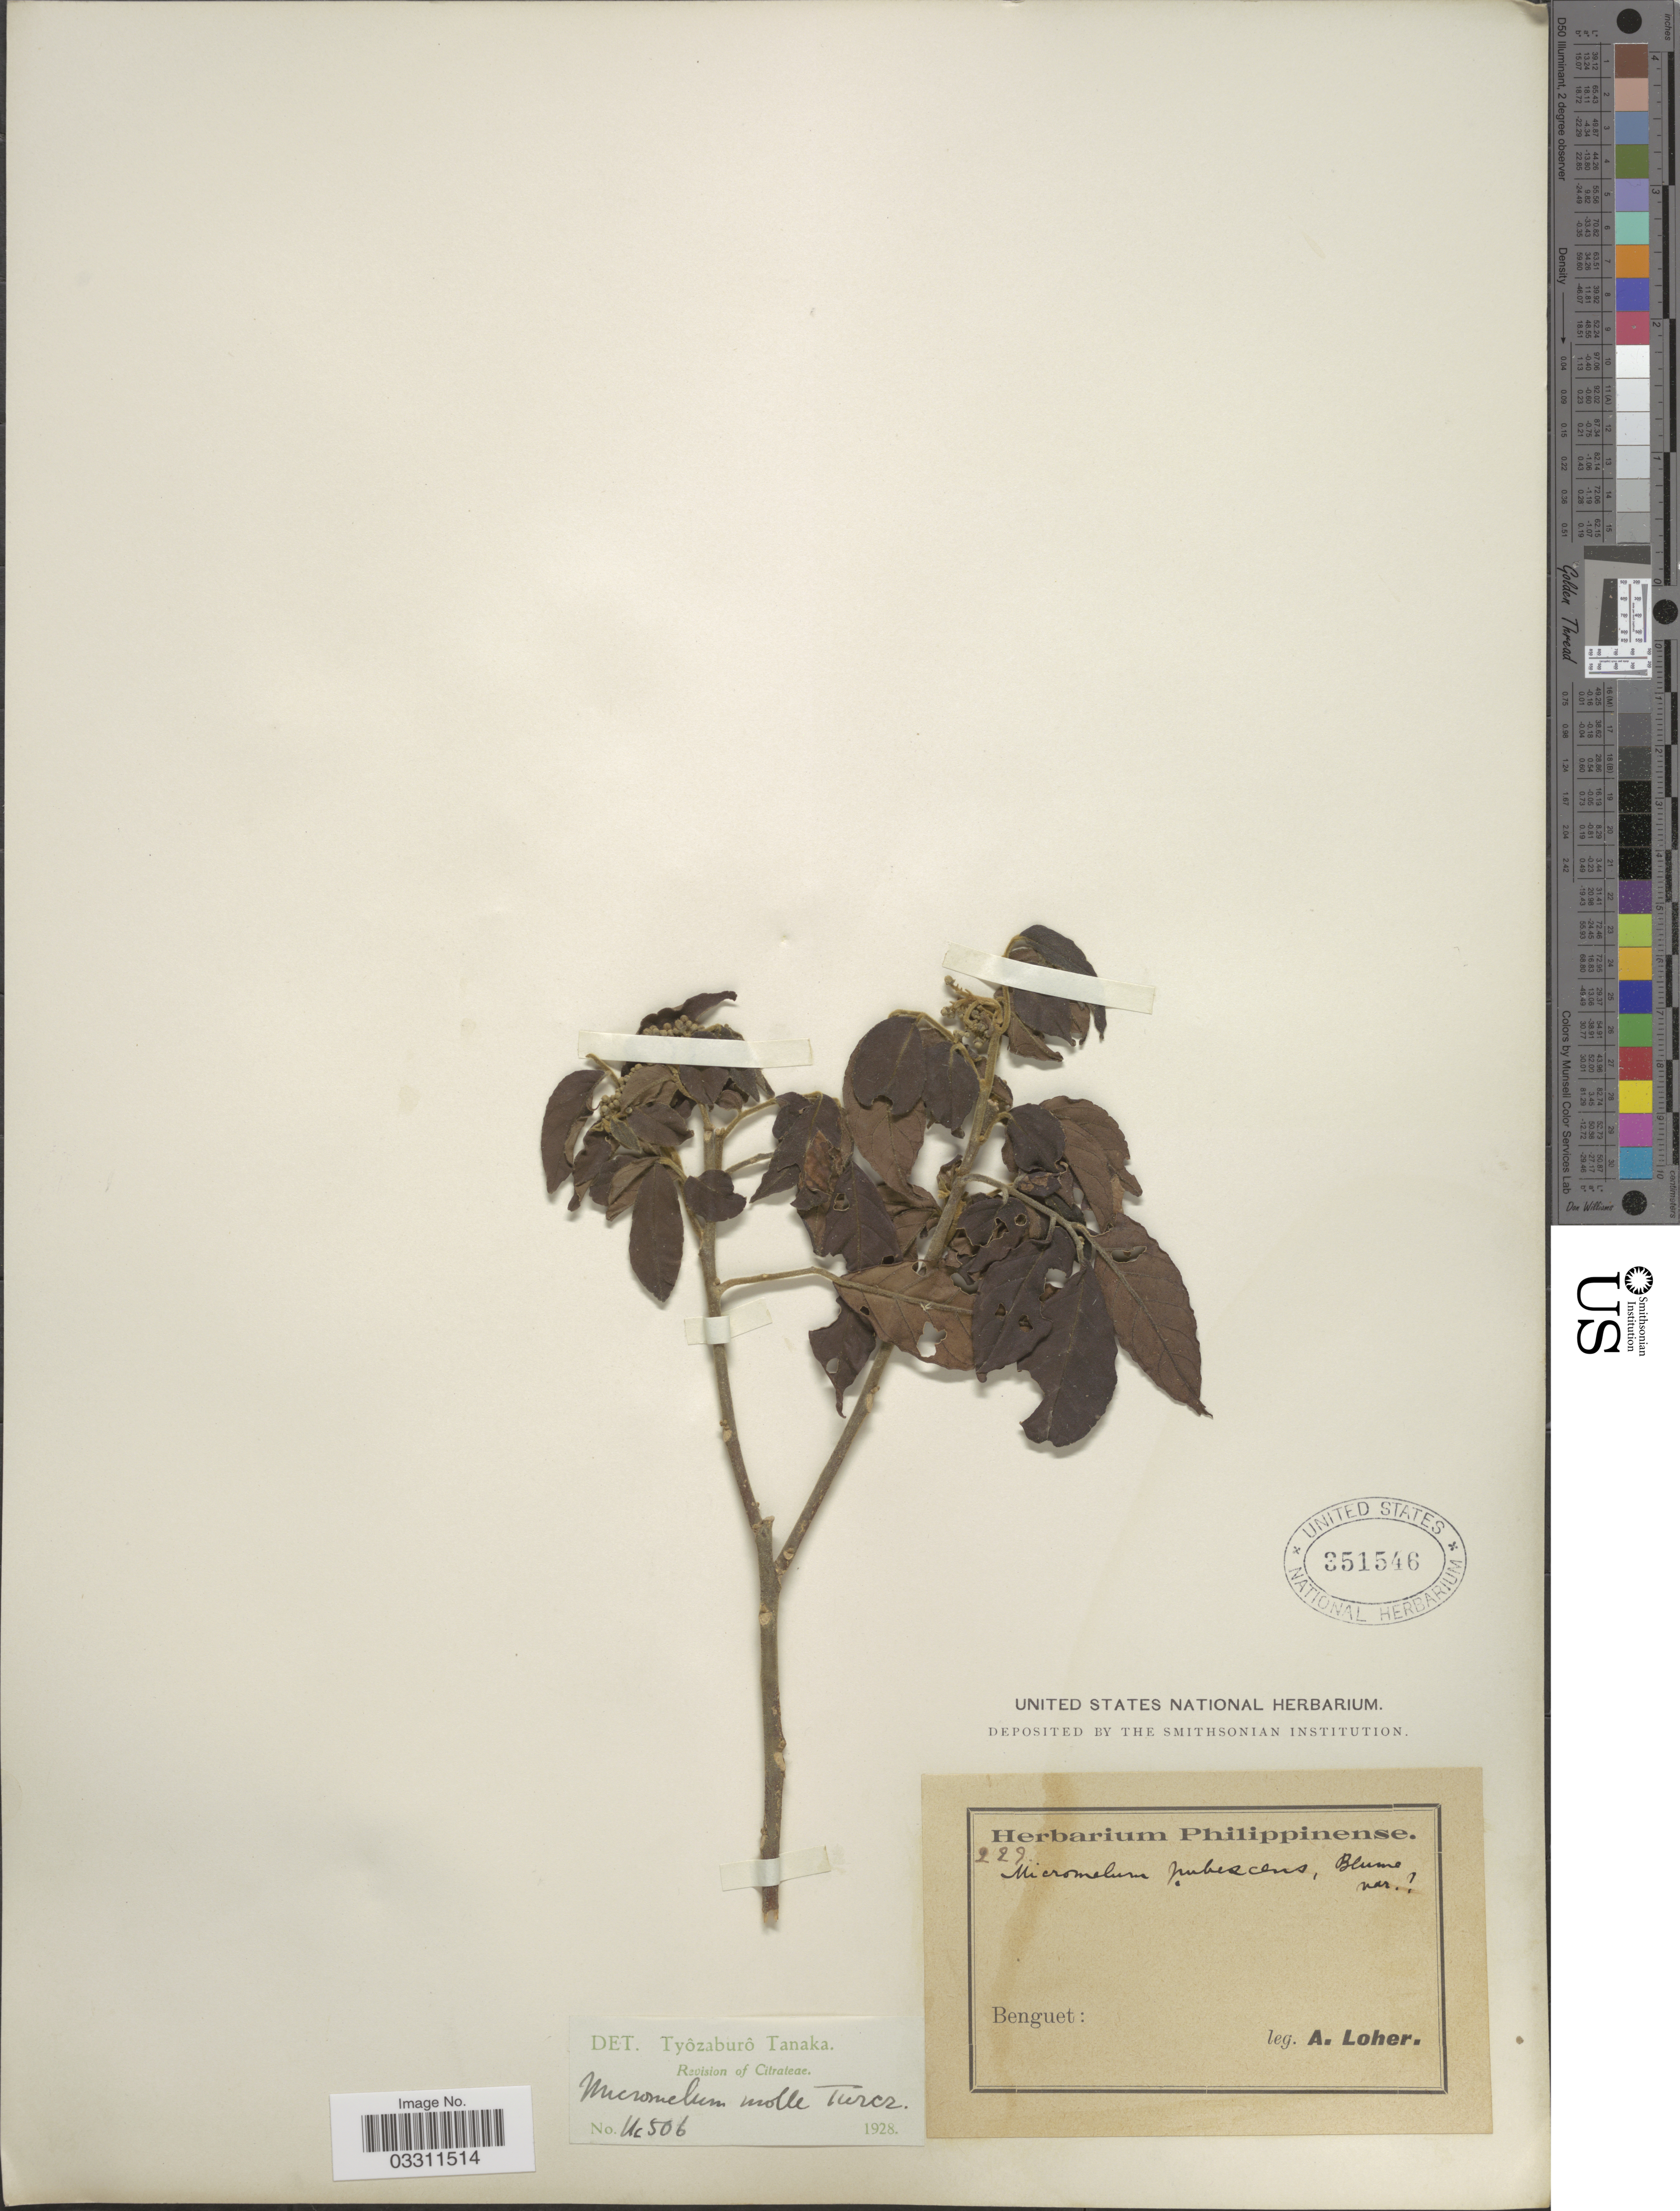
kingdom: Plantae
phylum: Tracheophyta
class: Magnoliopsida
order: Sapindales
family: Rutaceae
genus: Micromelum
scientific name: Micromelum molle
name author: Turcz.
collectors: A. Loher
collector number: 227*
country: Philippines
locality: Benguet.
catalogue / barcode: US 351546